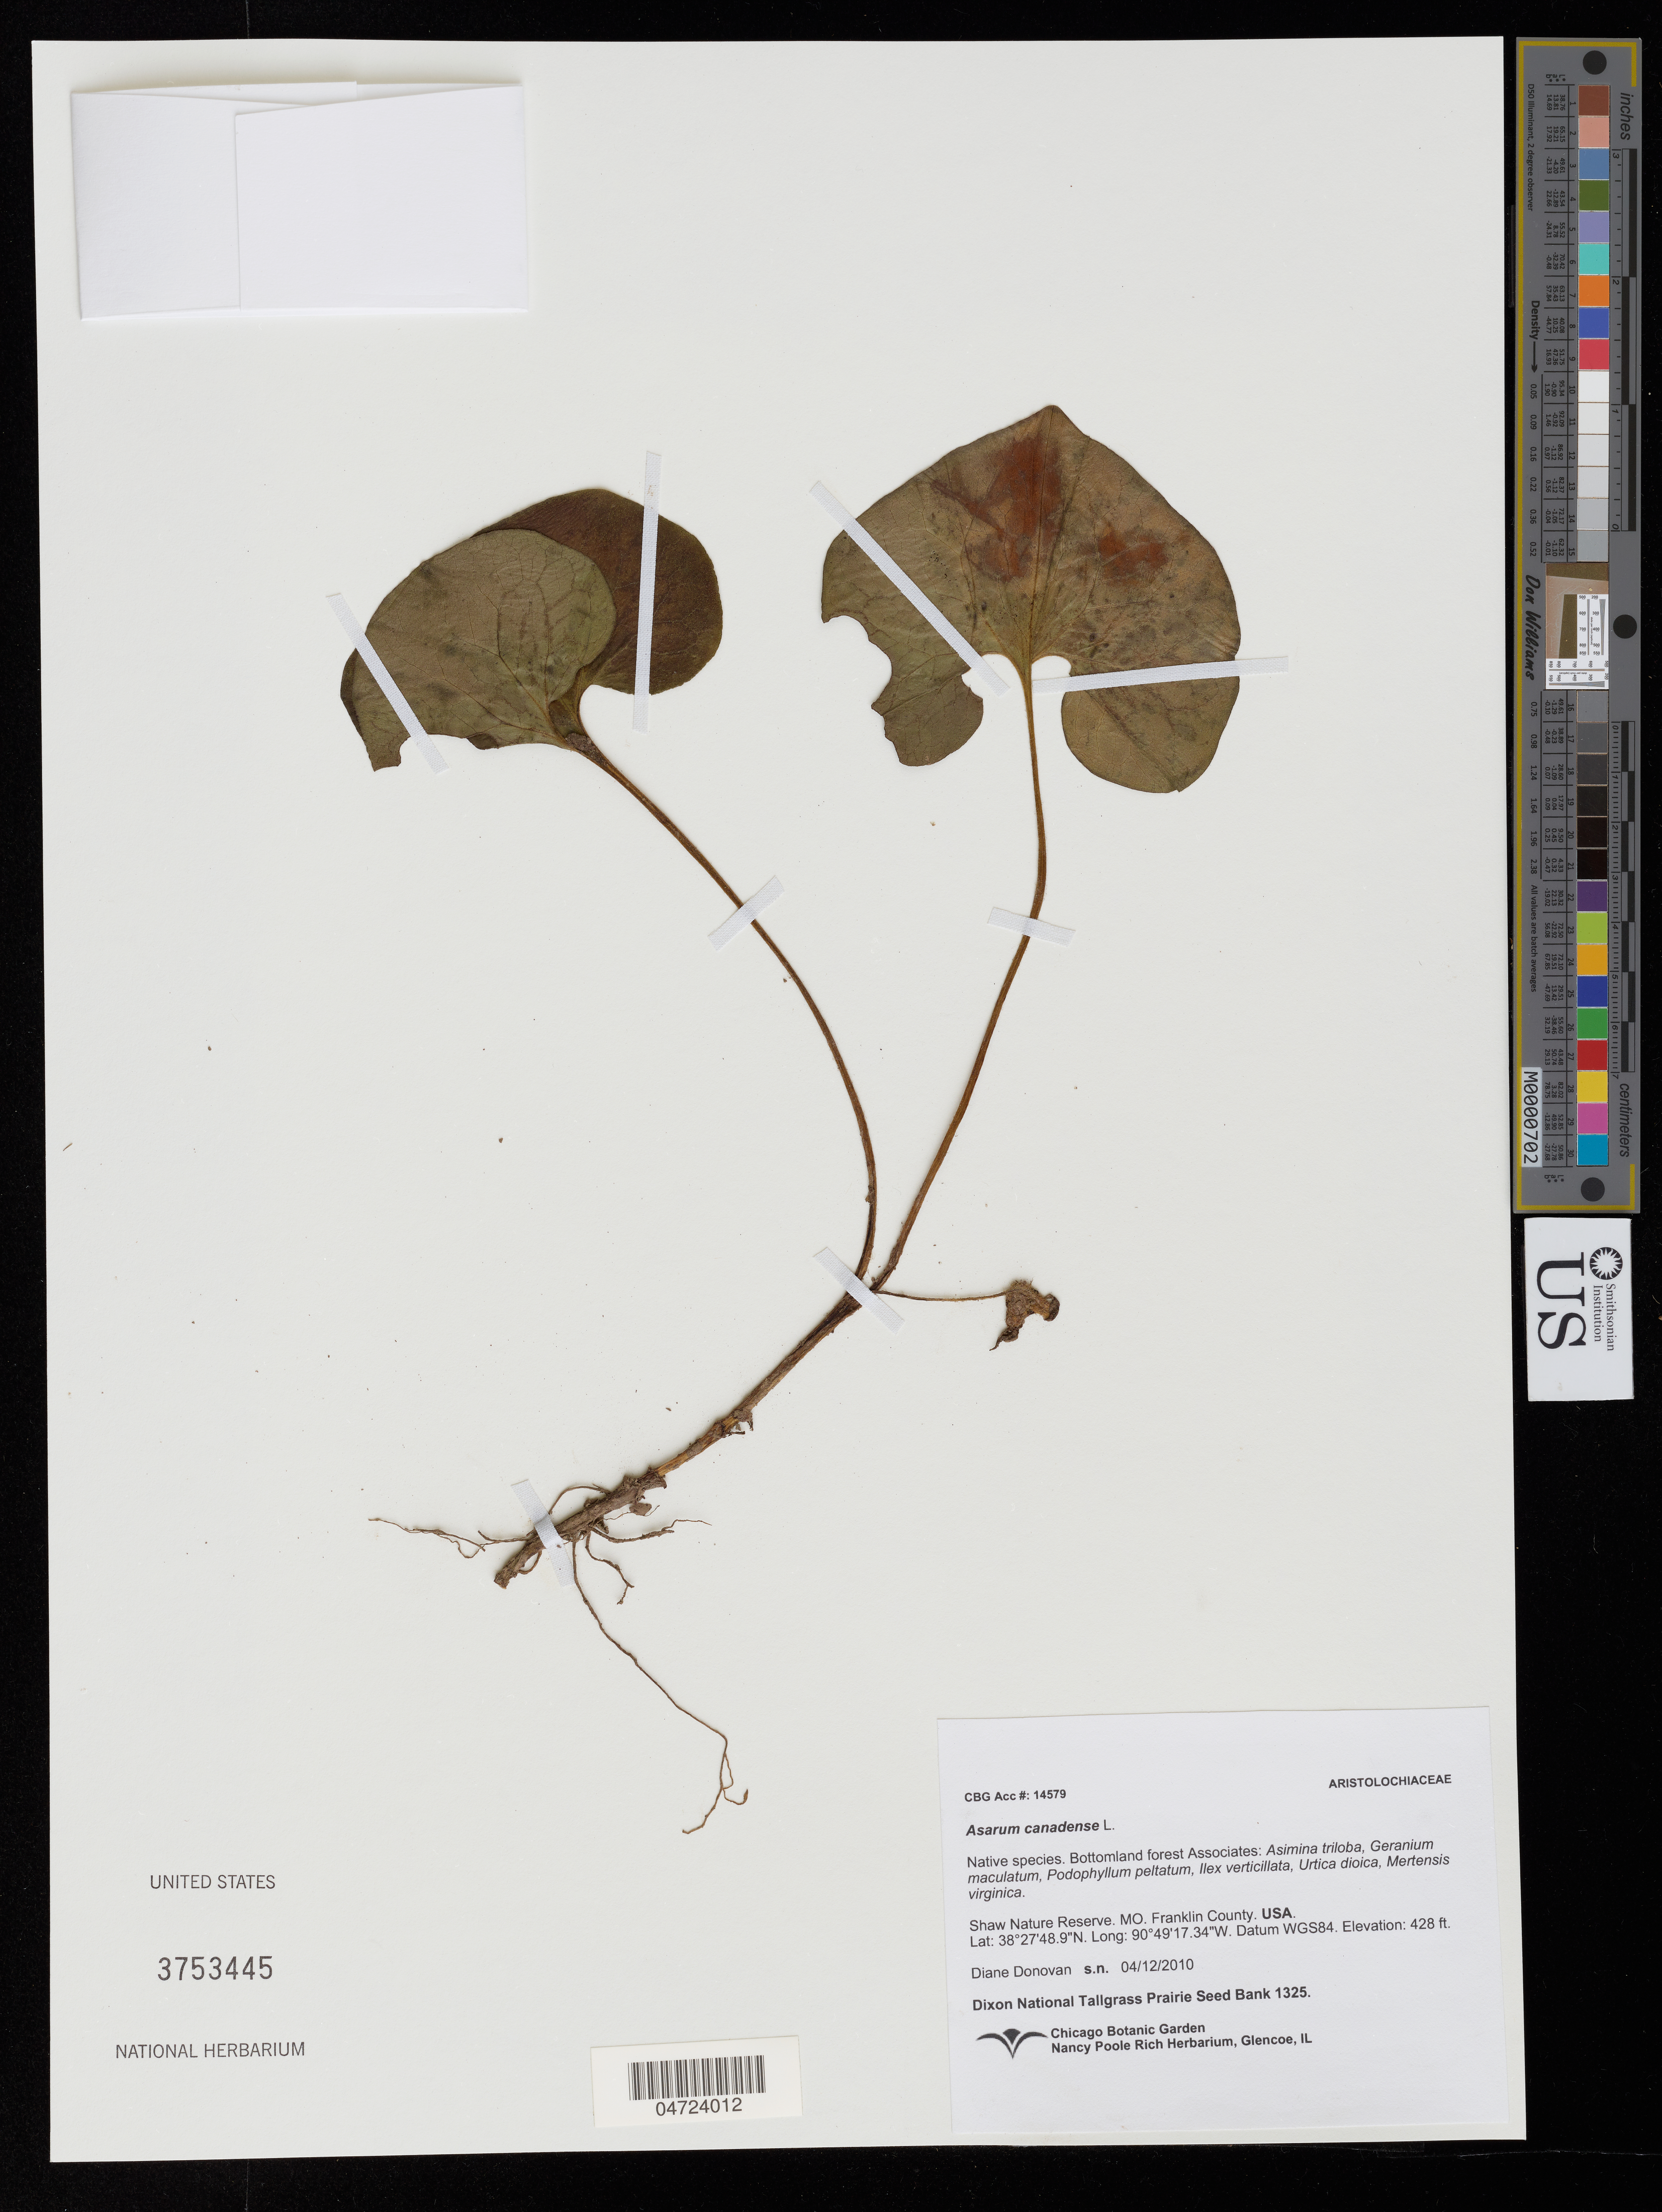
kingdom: Plantae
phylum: Tracheophyta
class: Magnoliopsida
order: Piperales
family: Aristolochiaceae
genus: Asarum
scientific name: Asarum canadense var. canadense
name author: L.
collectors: D. Donovan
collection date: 2010-04-12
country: United States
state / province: Missouri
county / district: Franklin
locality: Shaw Nature Reserve. Franklin County.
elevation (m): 130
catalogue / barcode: US 3753445